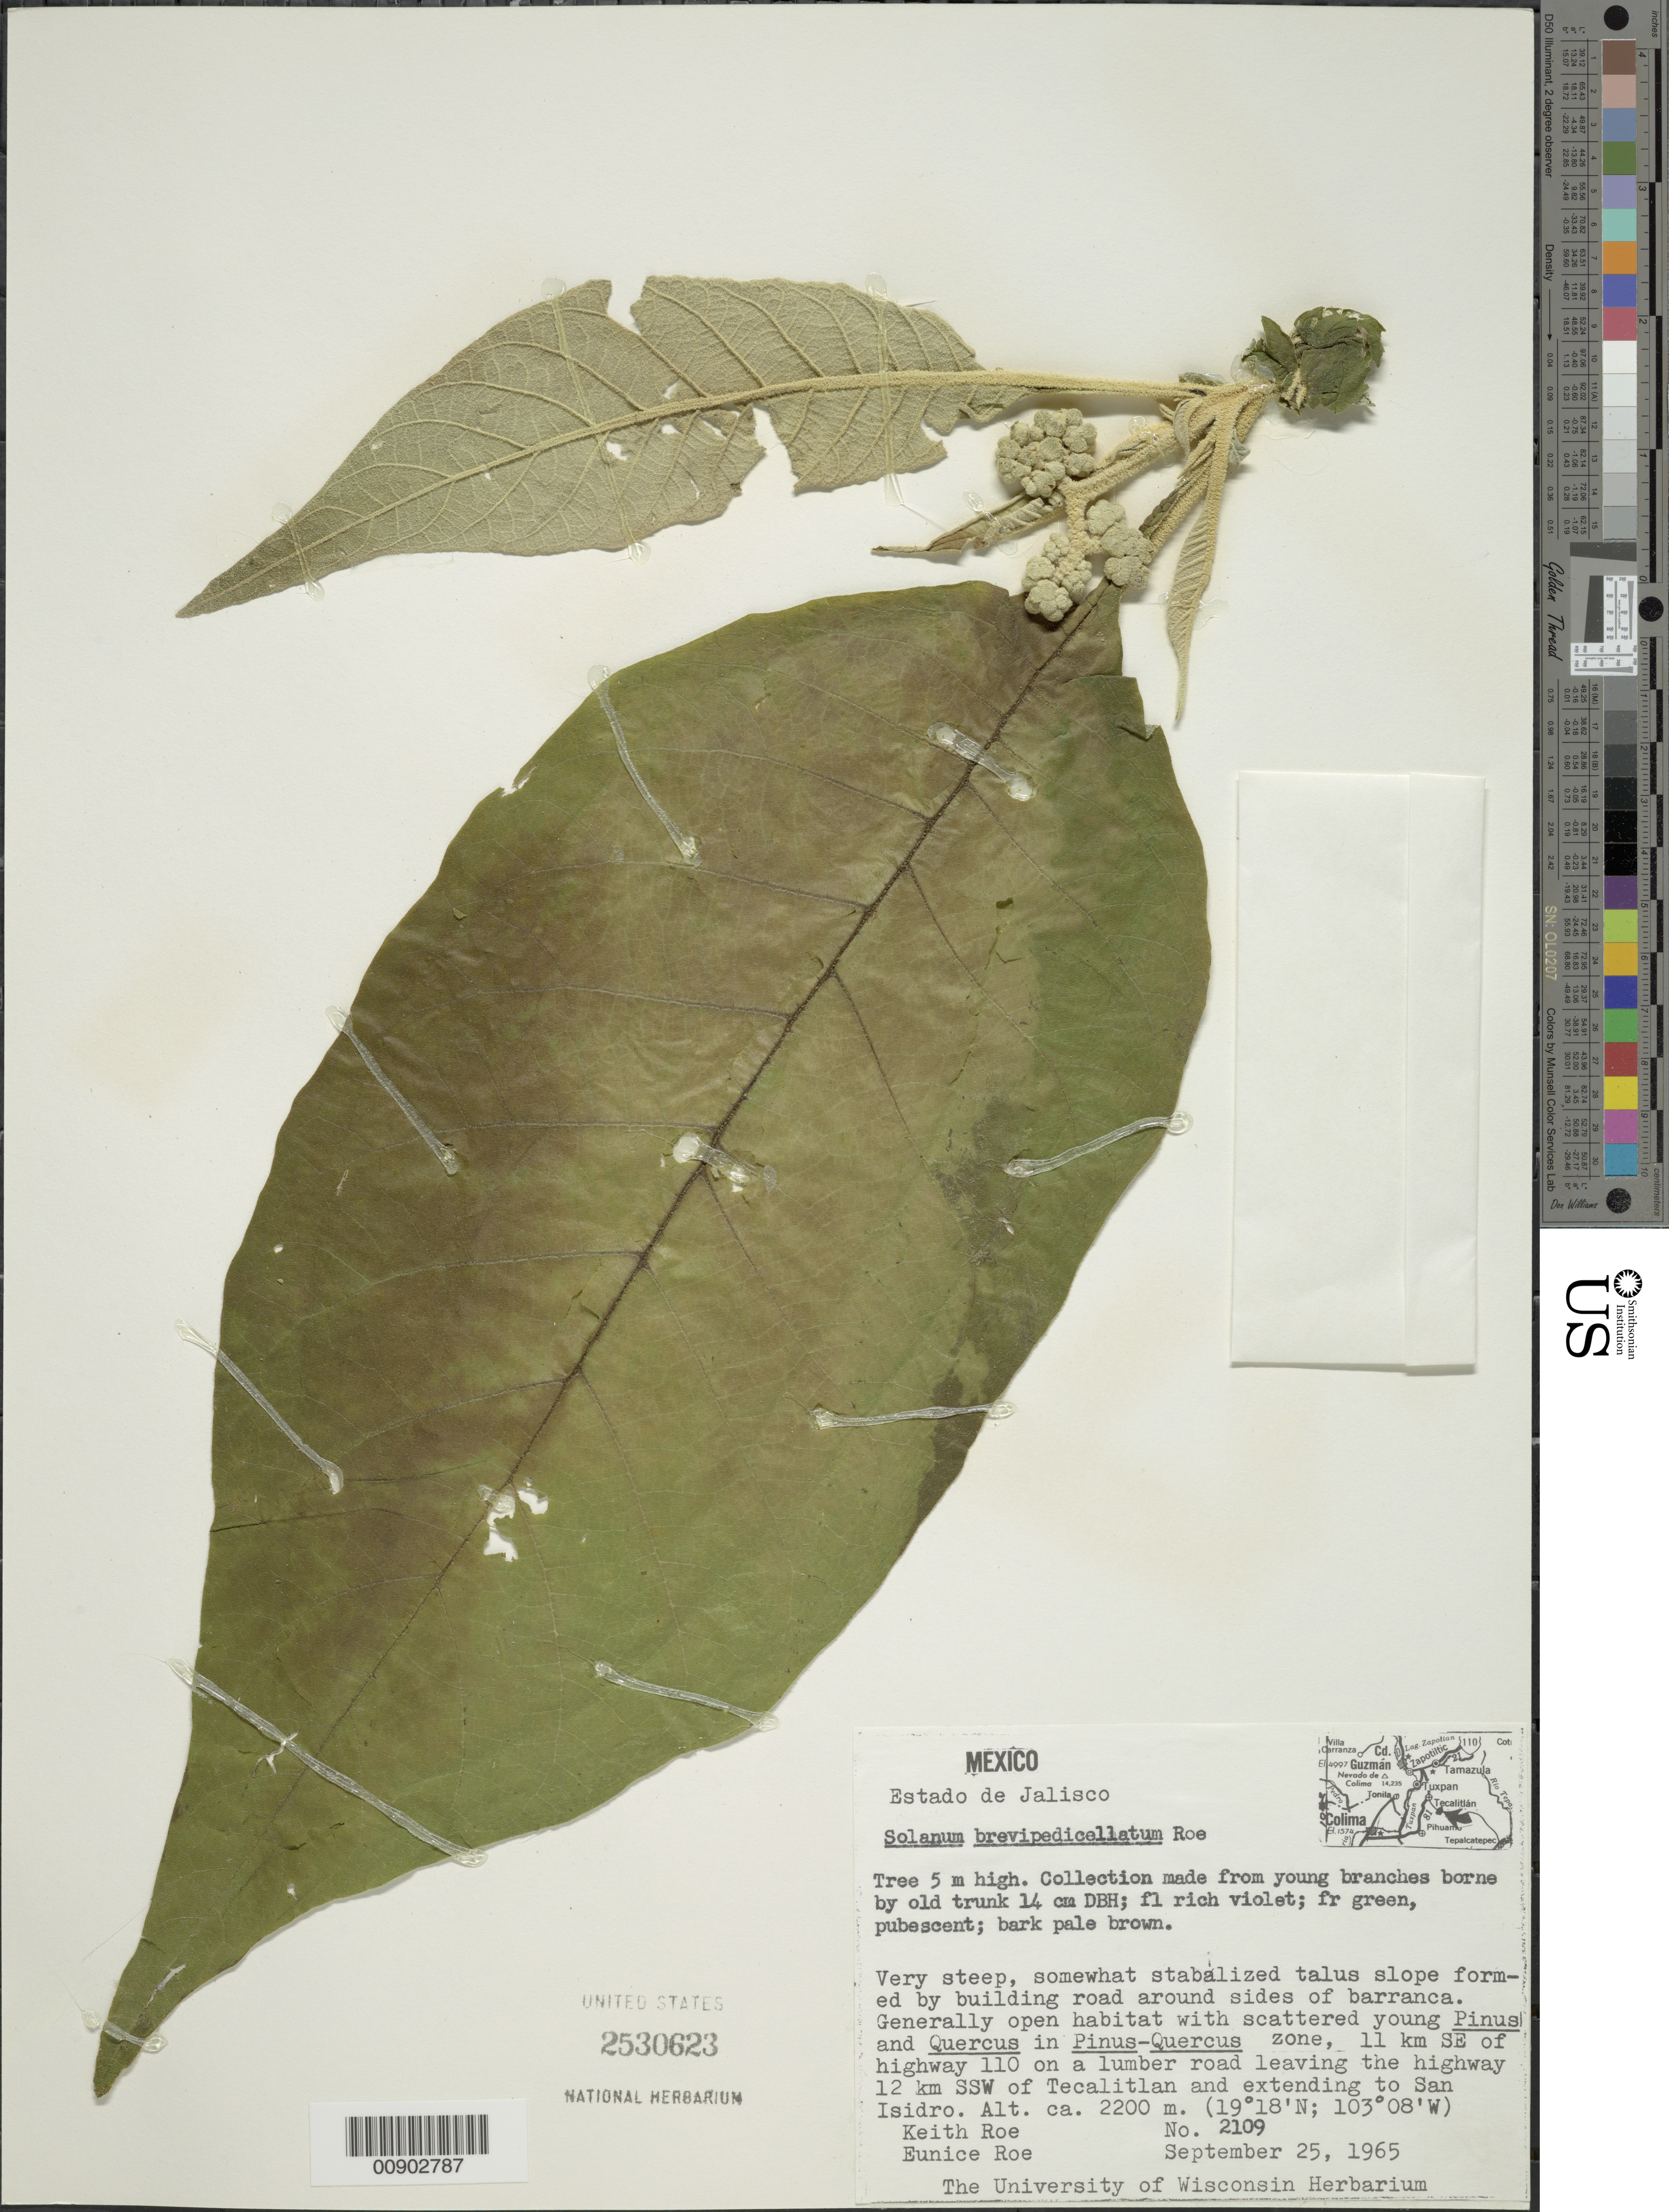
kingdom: Plantae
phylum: Tracheophyta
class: Magnoliopsida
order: Solanales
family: Solanaceae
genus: Solanum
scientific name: Solanum brevipedicellatum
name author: K.E. Roe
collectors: K. E. Roe & E. Roe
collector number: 2109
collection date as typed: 25 Sep 1965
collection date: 1965-09-25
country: Mexico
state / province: Jalisco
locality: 11 km SE of highway 110 on a lumber road leaving the highway 12 km SSW of Tecalitlán and extending to San Isidro. Jalisco.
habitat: Very steep, somewhat stabilized talus slope formed by building road around sides of barranca. Generally open habitat with ..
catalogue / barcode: US 2530623